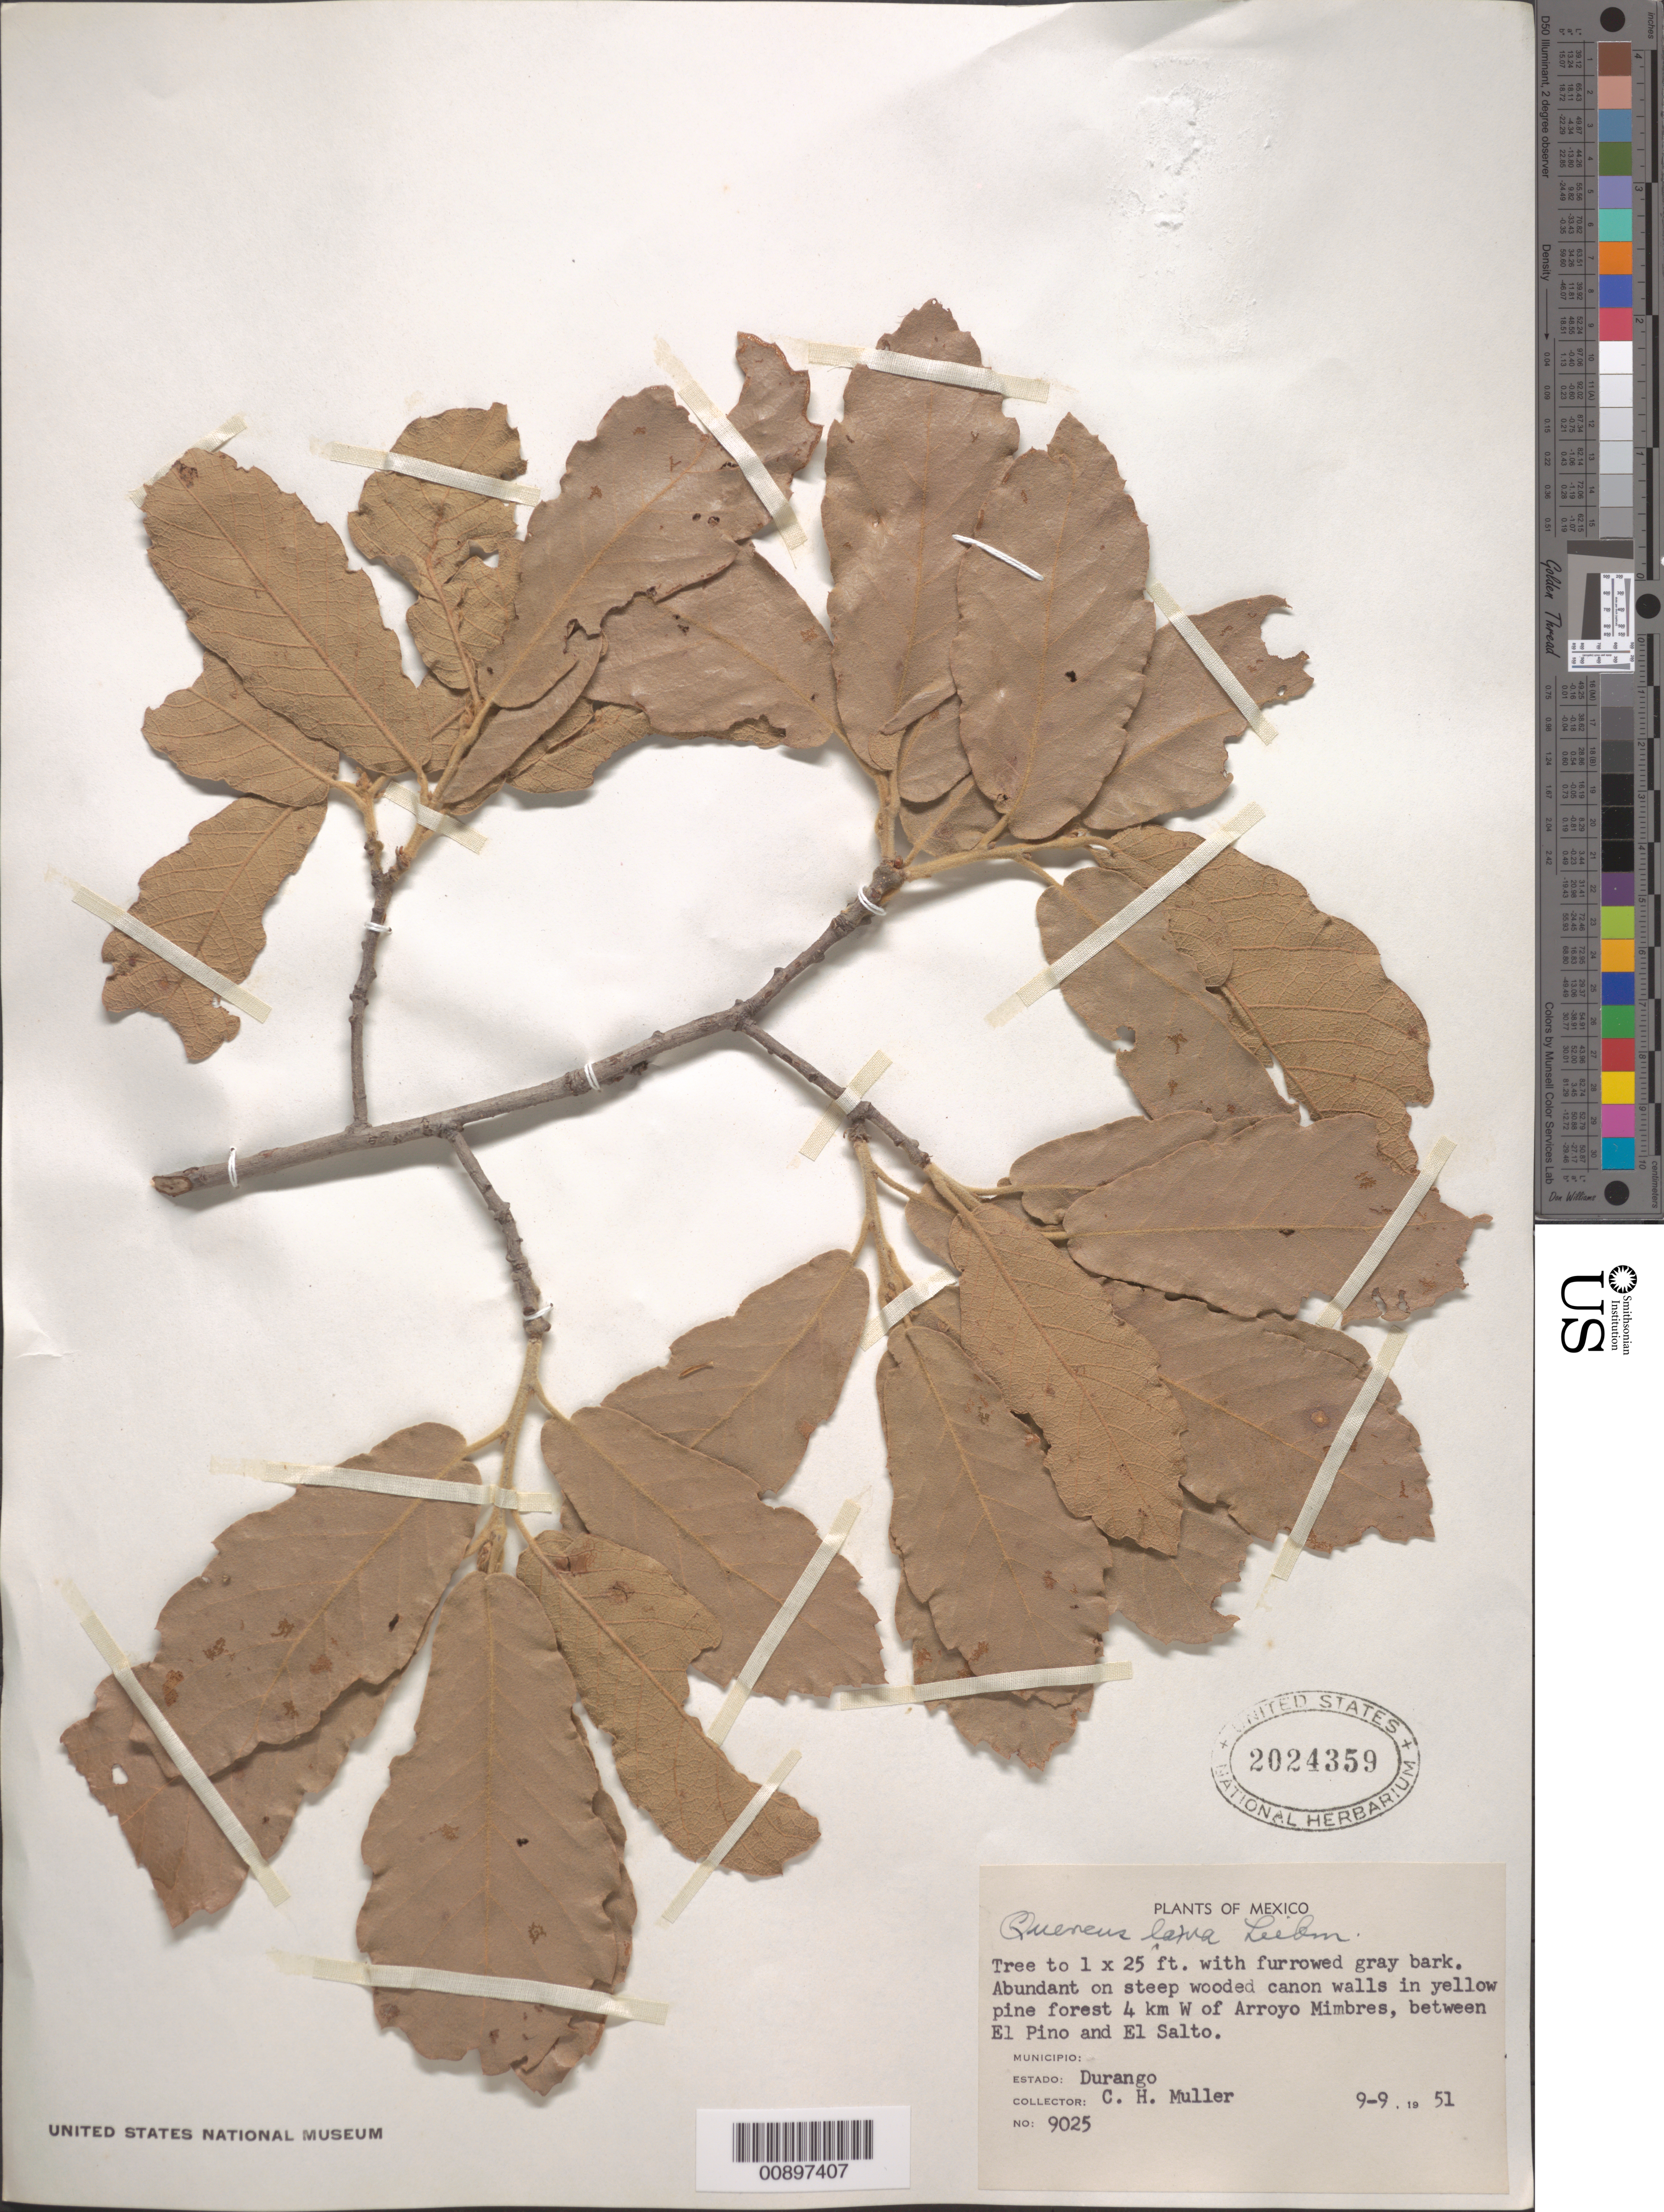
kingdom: Plantae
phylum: Tracheophyta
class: Magnoliopsida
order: Fagales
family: Fagaceae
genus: Quercus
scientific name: Quercus laxa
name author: Liebm.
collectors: C. H. Muller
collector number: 9025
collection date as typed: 09 Sep 1951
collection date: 1951-09-09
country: Mexico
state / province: Durango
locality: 4 km W of Arroyo Mimbres, between El Pino and El Salto.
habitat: Abundant on steep wooded cañon walls in yellow pine forest.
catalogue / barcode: US 2024359